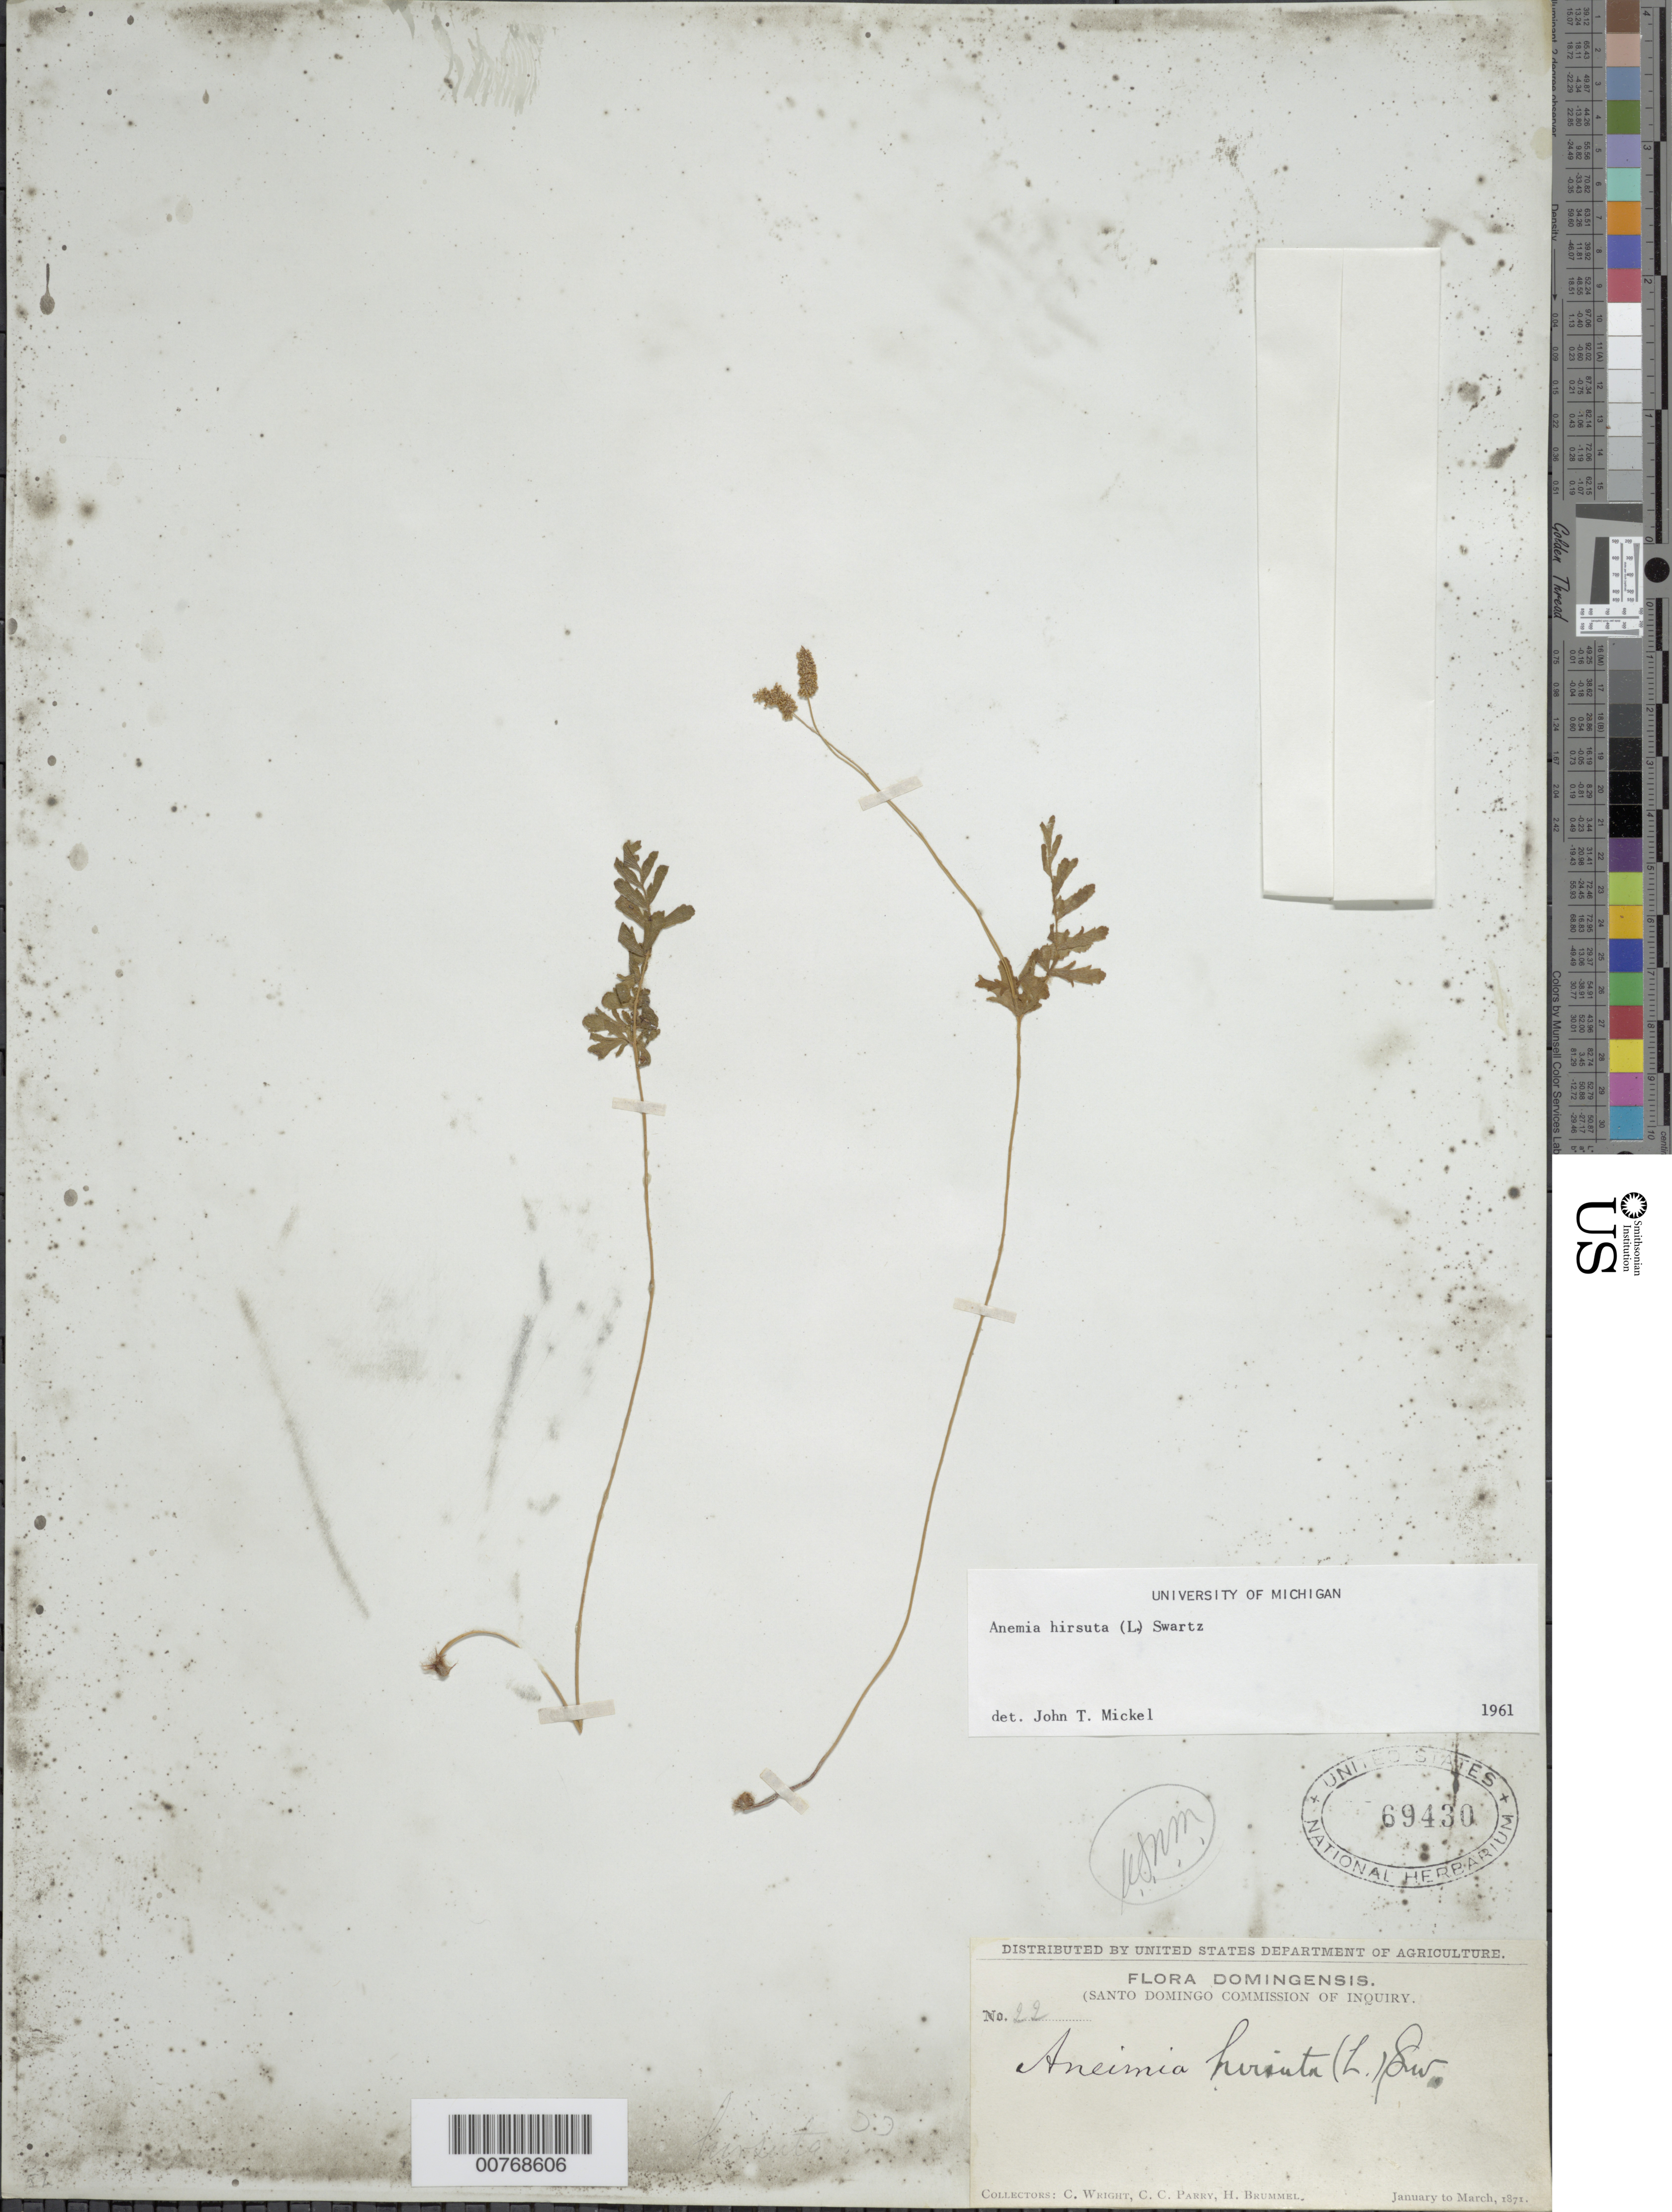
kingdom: Plantae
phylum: Tracheophyta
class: Polypodiopsida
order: Schizaeales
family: Anemiaceae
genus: Anemia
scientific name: Anemia hirsuta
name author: (L.) Sw.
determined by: Mickel, J. T., (NY), New York Botanical Garden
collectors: C. Wright, C. C. Parry & H. Brummel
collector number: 22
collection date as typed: Jan 1871 to -- Mar 1871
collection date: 1871-01/1871-03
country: Dominican Republic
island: Hispaniola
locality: Santo Domingo Commission of Inquiry.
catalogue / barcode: US 69430